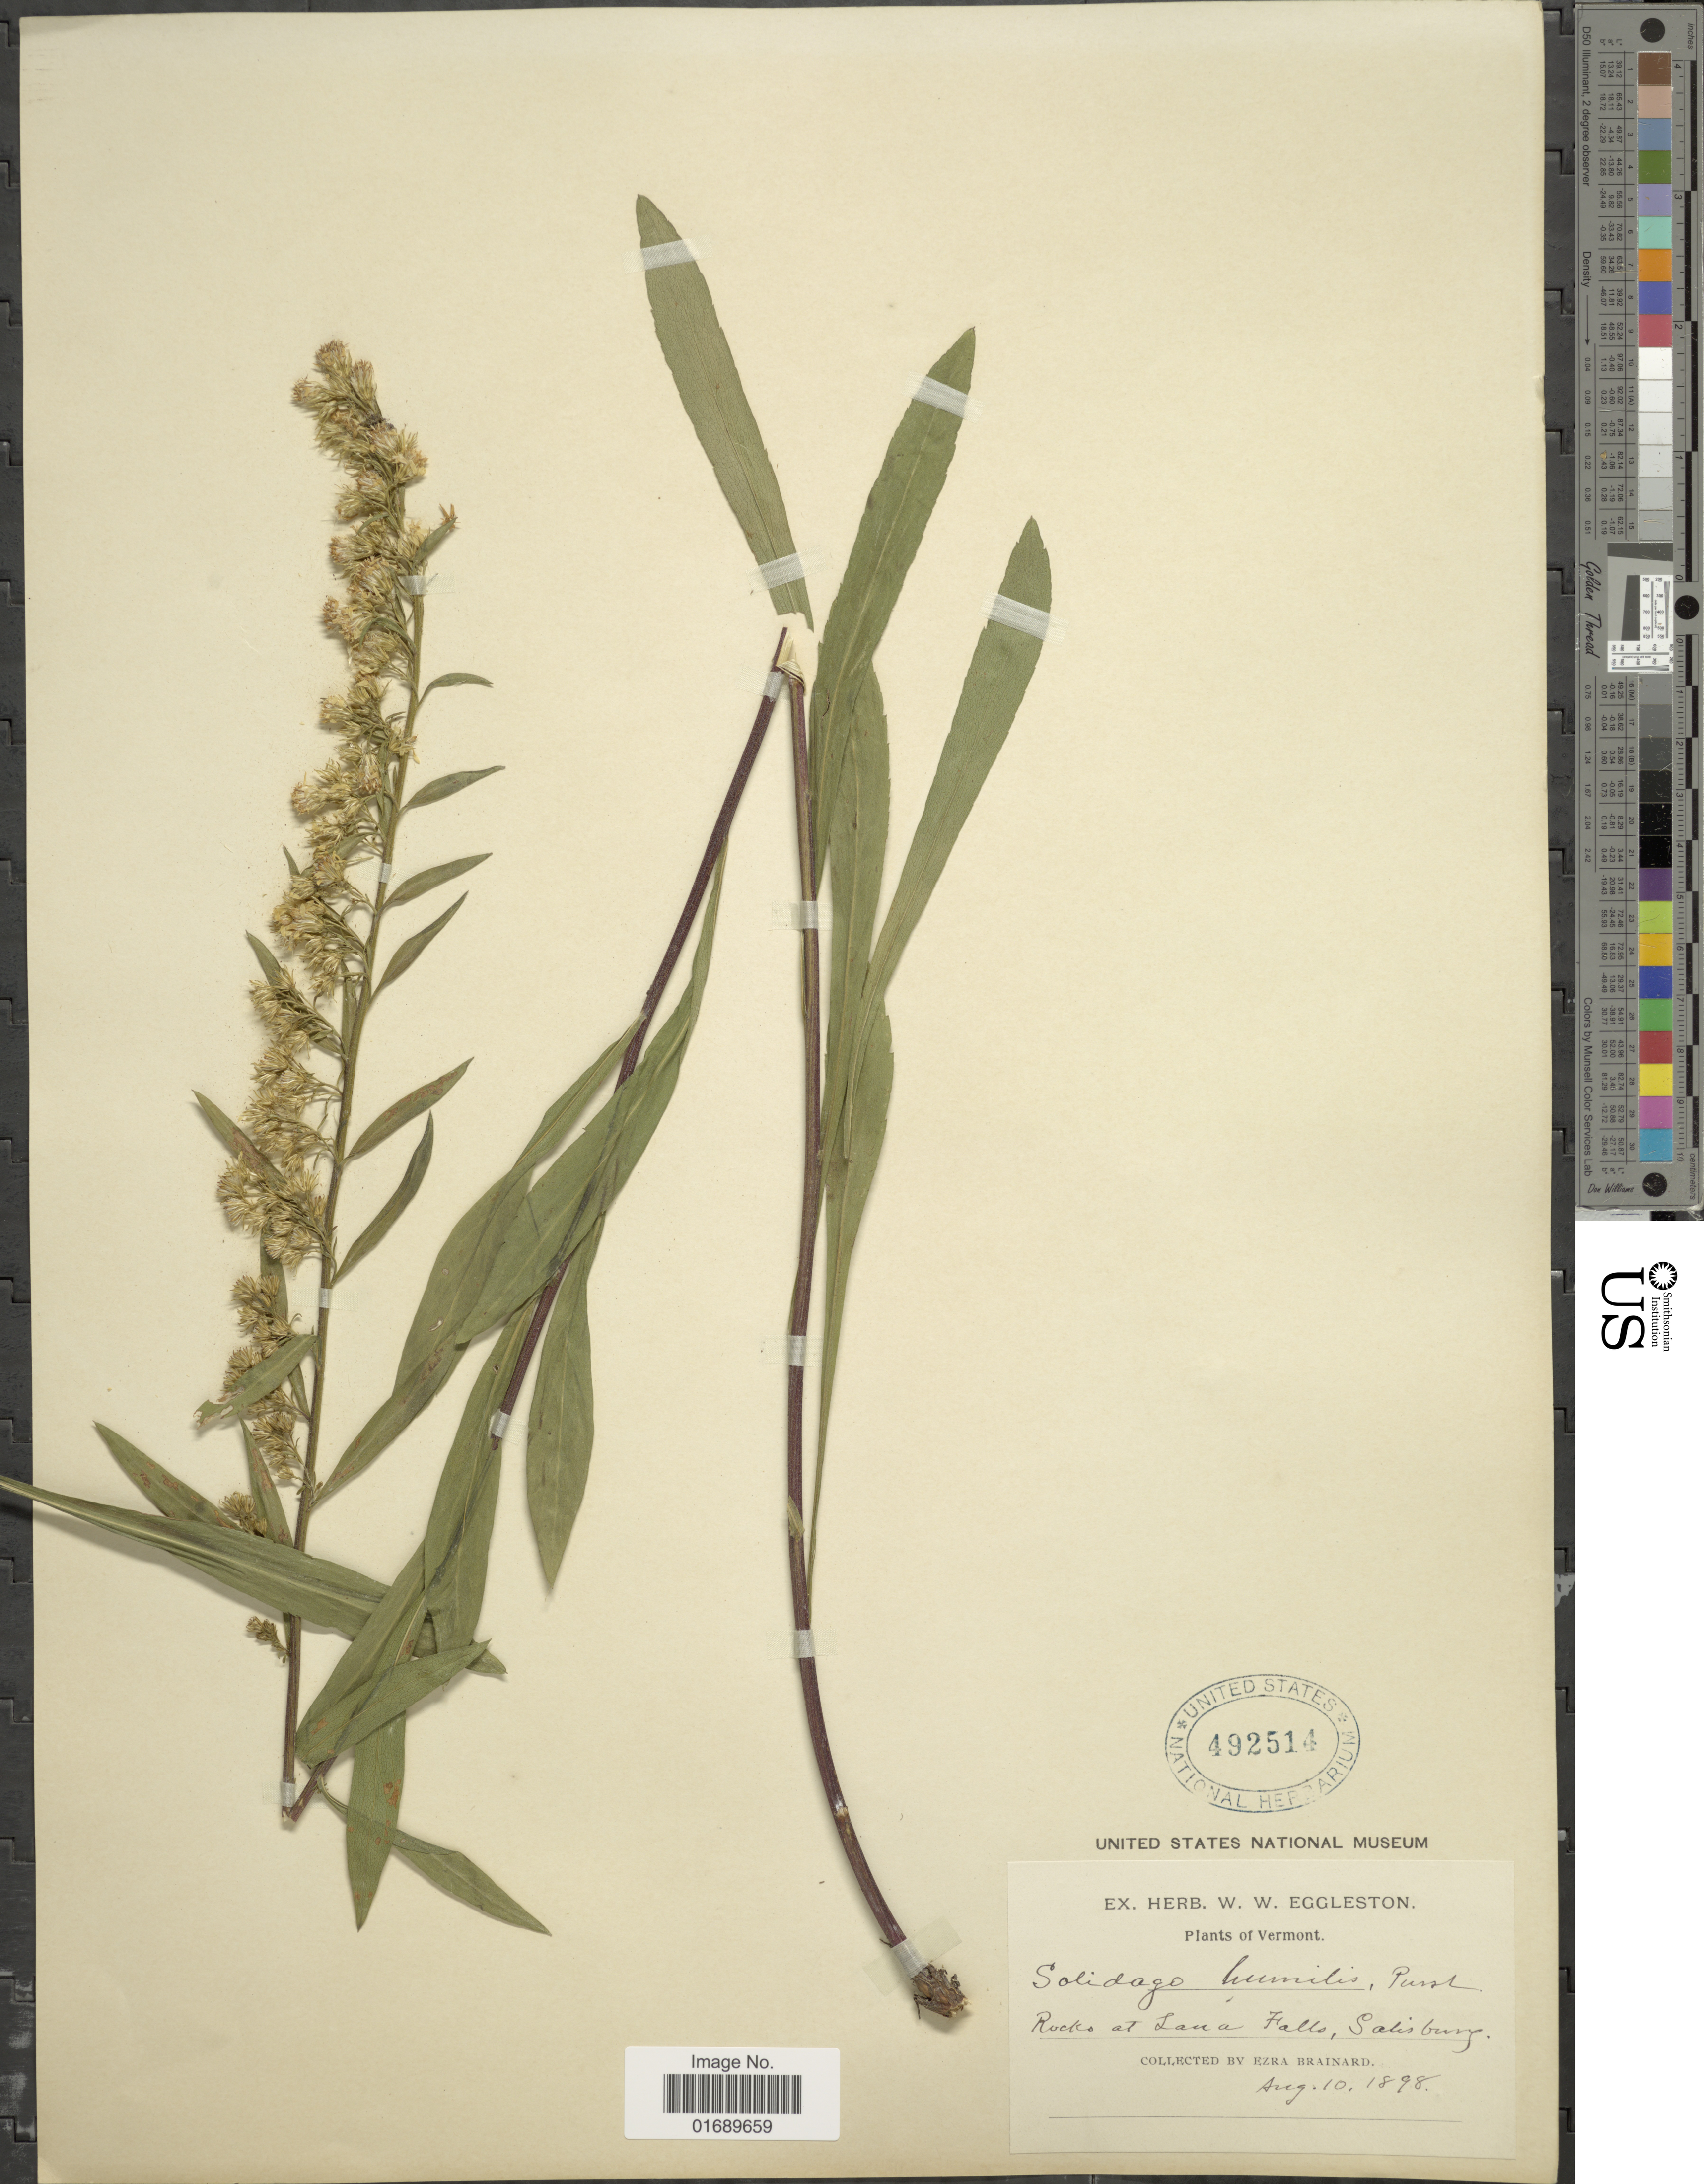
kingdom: Plantae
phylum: Tracheophyta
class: Magnoliopsida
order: Asterales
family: Asteraceae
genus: Solidago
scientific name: Solidago puberula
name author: Nutt.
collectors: E. Brainard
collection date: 1898-08-10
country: United States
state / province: Vermont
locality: Rocks at Lana Falls, Salisburg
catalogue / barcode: US 492514